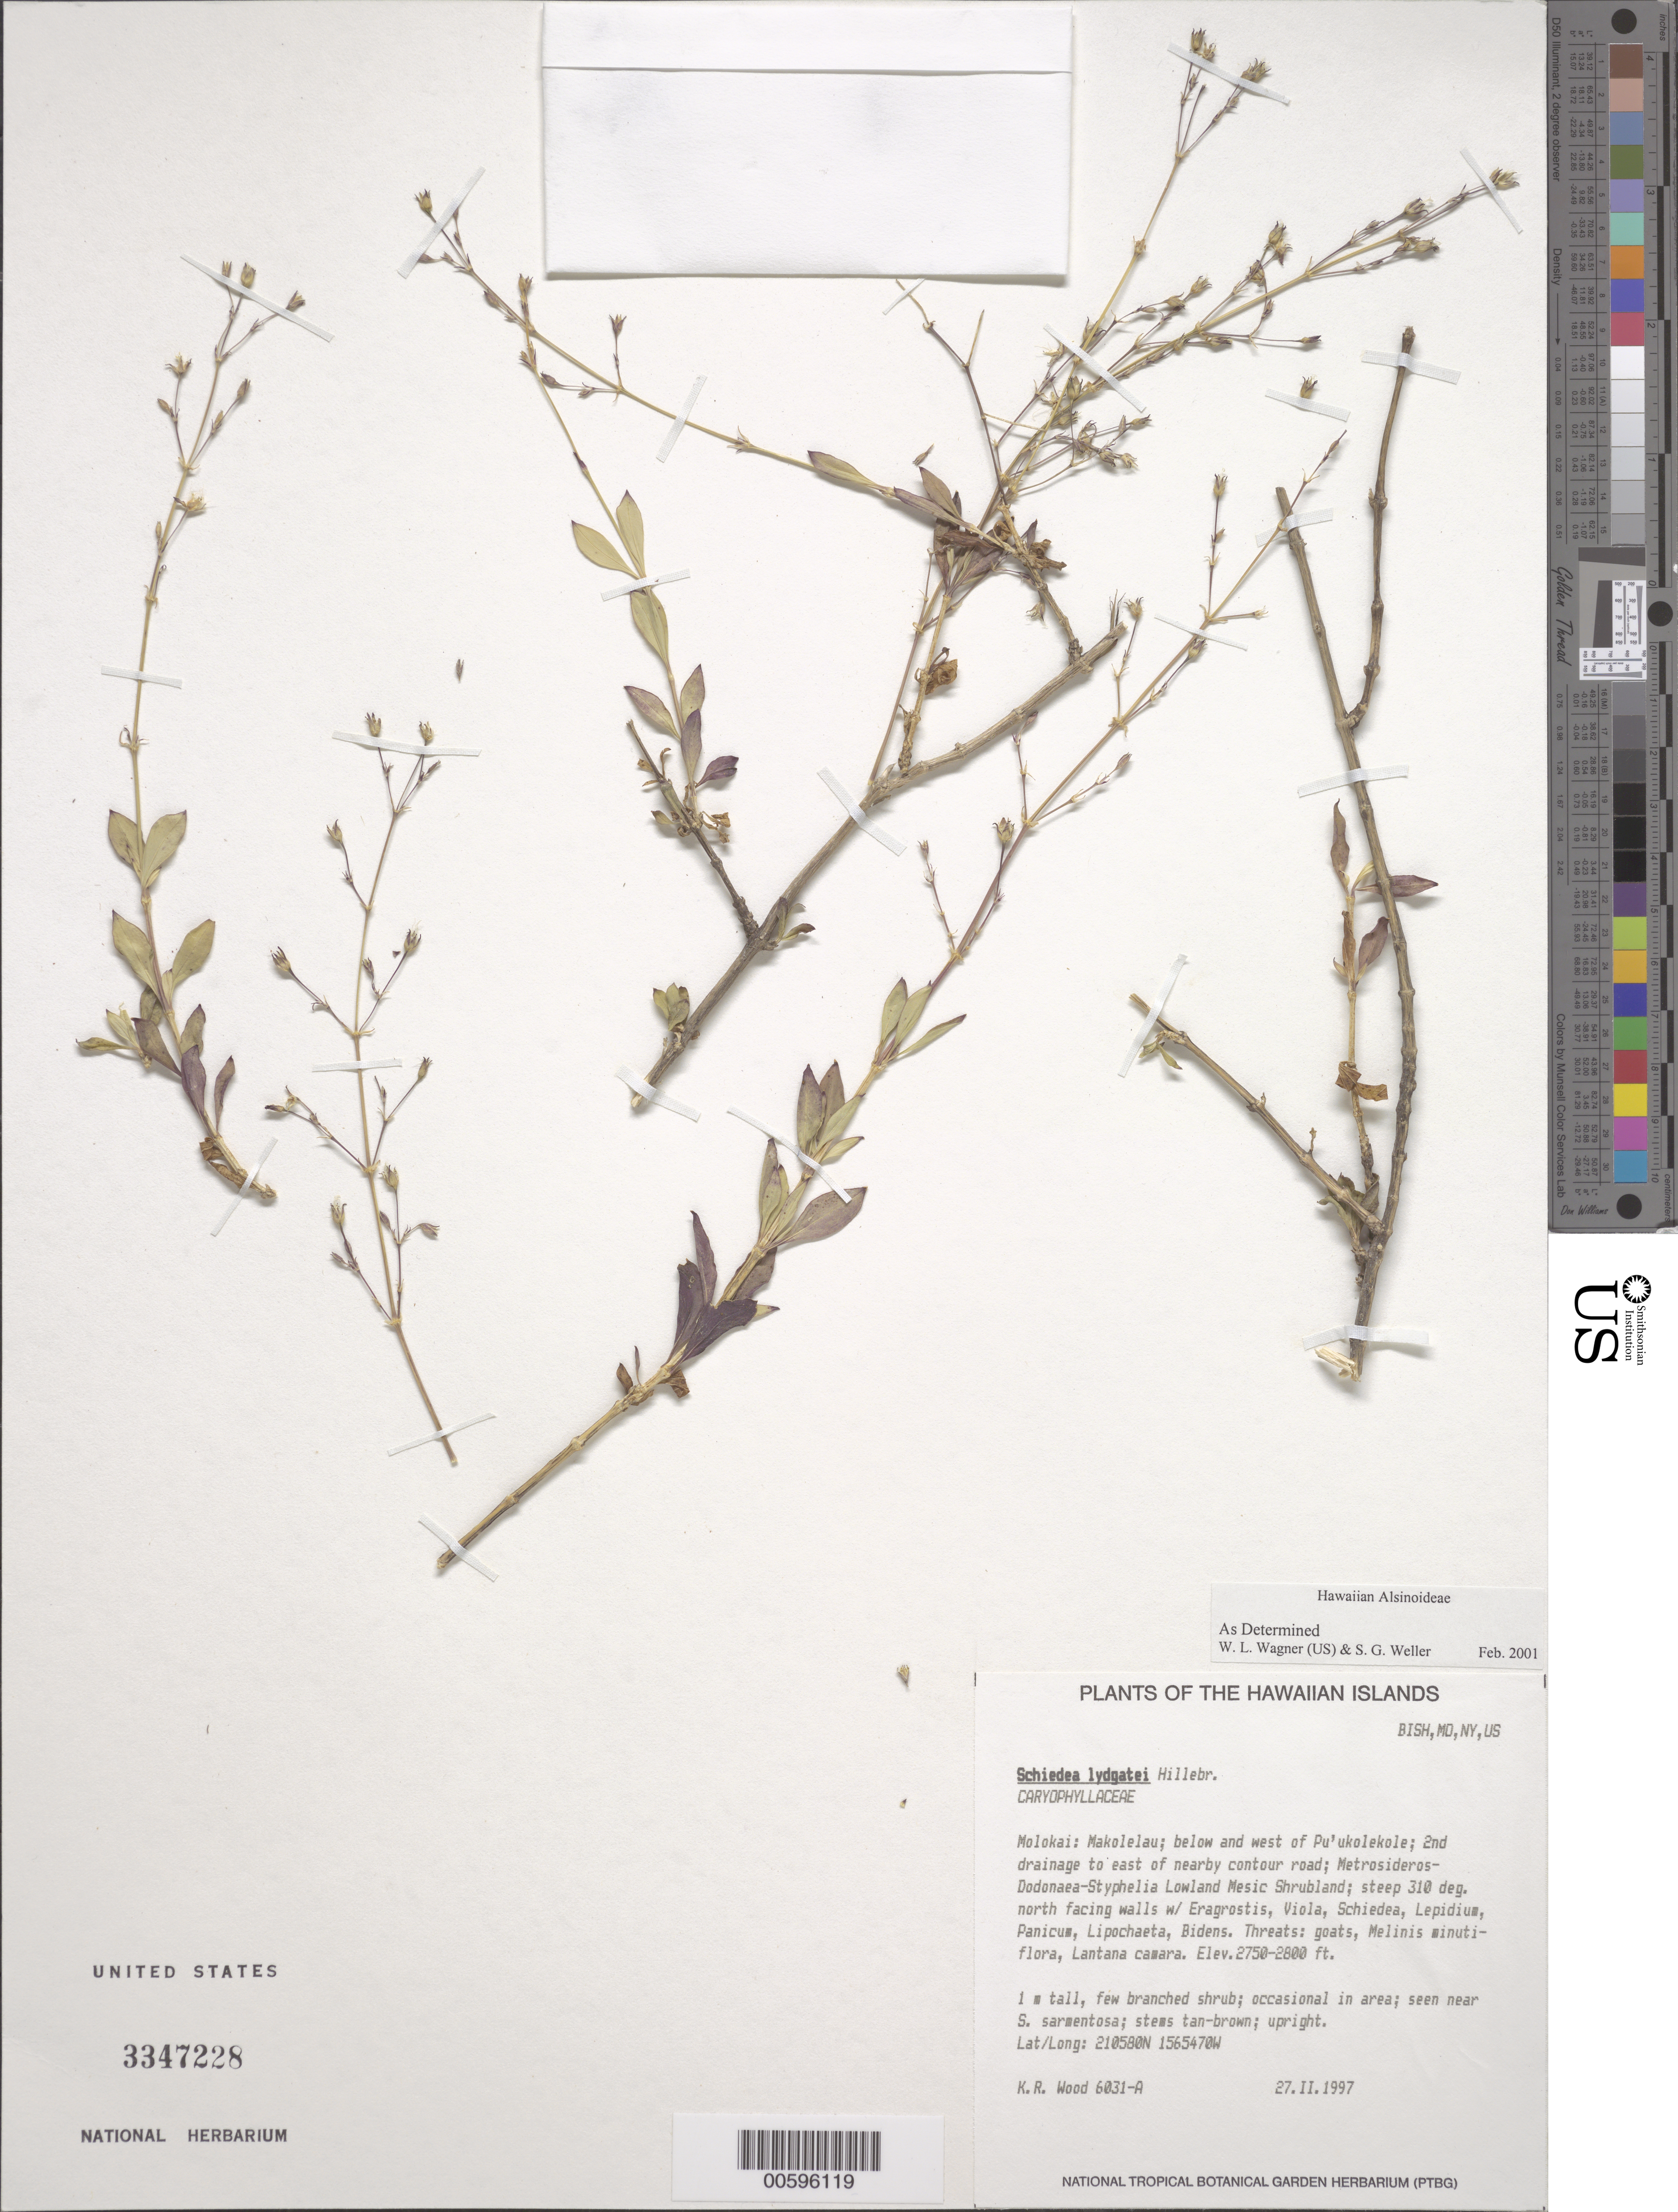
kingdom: Plantae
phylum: Tracheophyta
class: Magnoliopsida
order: Caryophyllales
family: Caryophyllaceae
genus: Schiedea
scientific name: Schiedea lydgatei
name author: Hillebr.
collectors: K. R. Wood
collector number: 6031-A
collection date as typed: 27 Feb 1997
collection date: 1997-02-27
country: United States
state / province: Hawaii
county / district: Maui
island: Moloka'i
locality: Makolelau; below and W of Pu'ukolekole; 2nd drainage to E of nearby contour road.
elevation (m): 838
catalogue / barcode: US 3347228